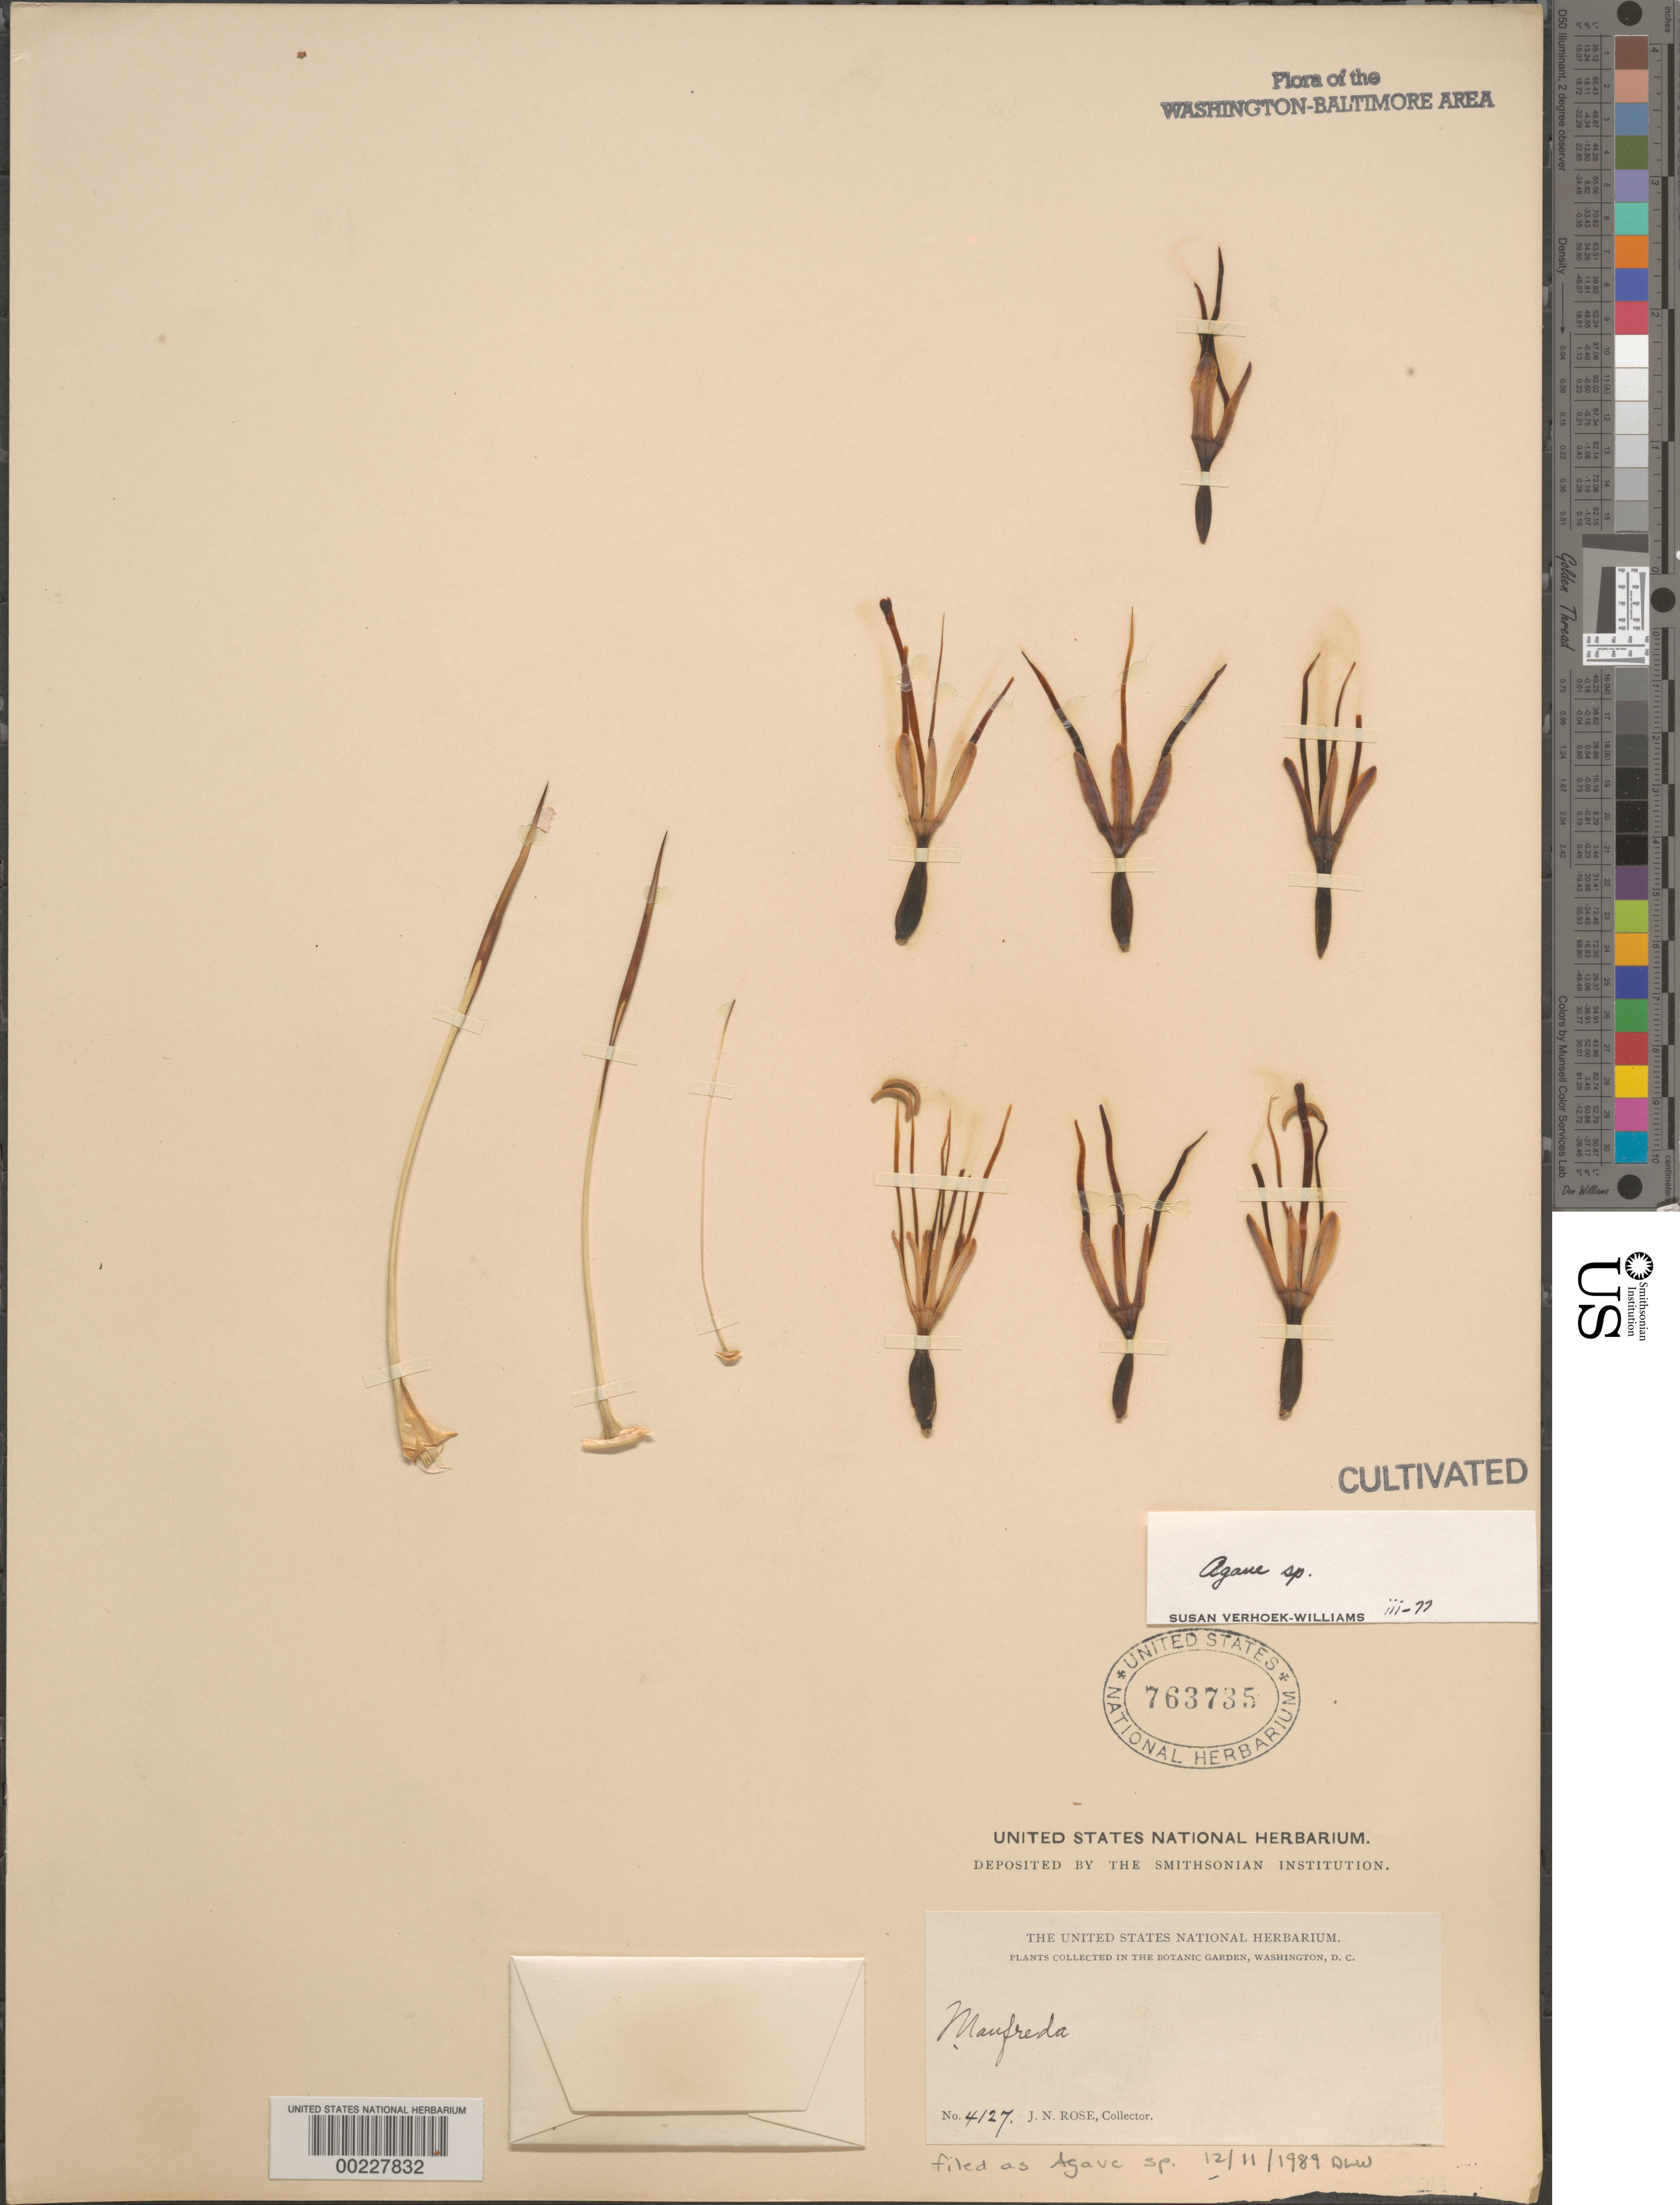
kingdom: Plantae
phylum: Tracheophyta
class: Liliopsida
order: Asparagales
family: Asparagaceae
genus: Agave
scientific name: Agave sp.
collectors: J. N. Rose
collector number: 4127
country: United States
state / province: District of Columbia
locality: Botanical gardens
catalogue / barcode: US 763735